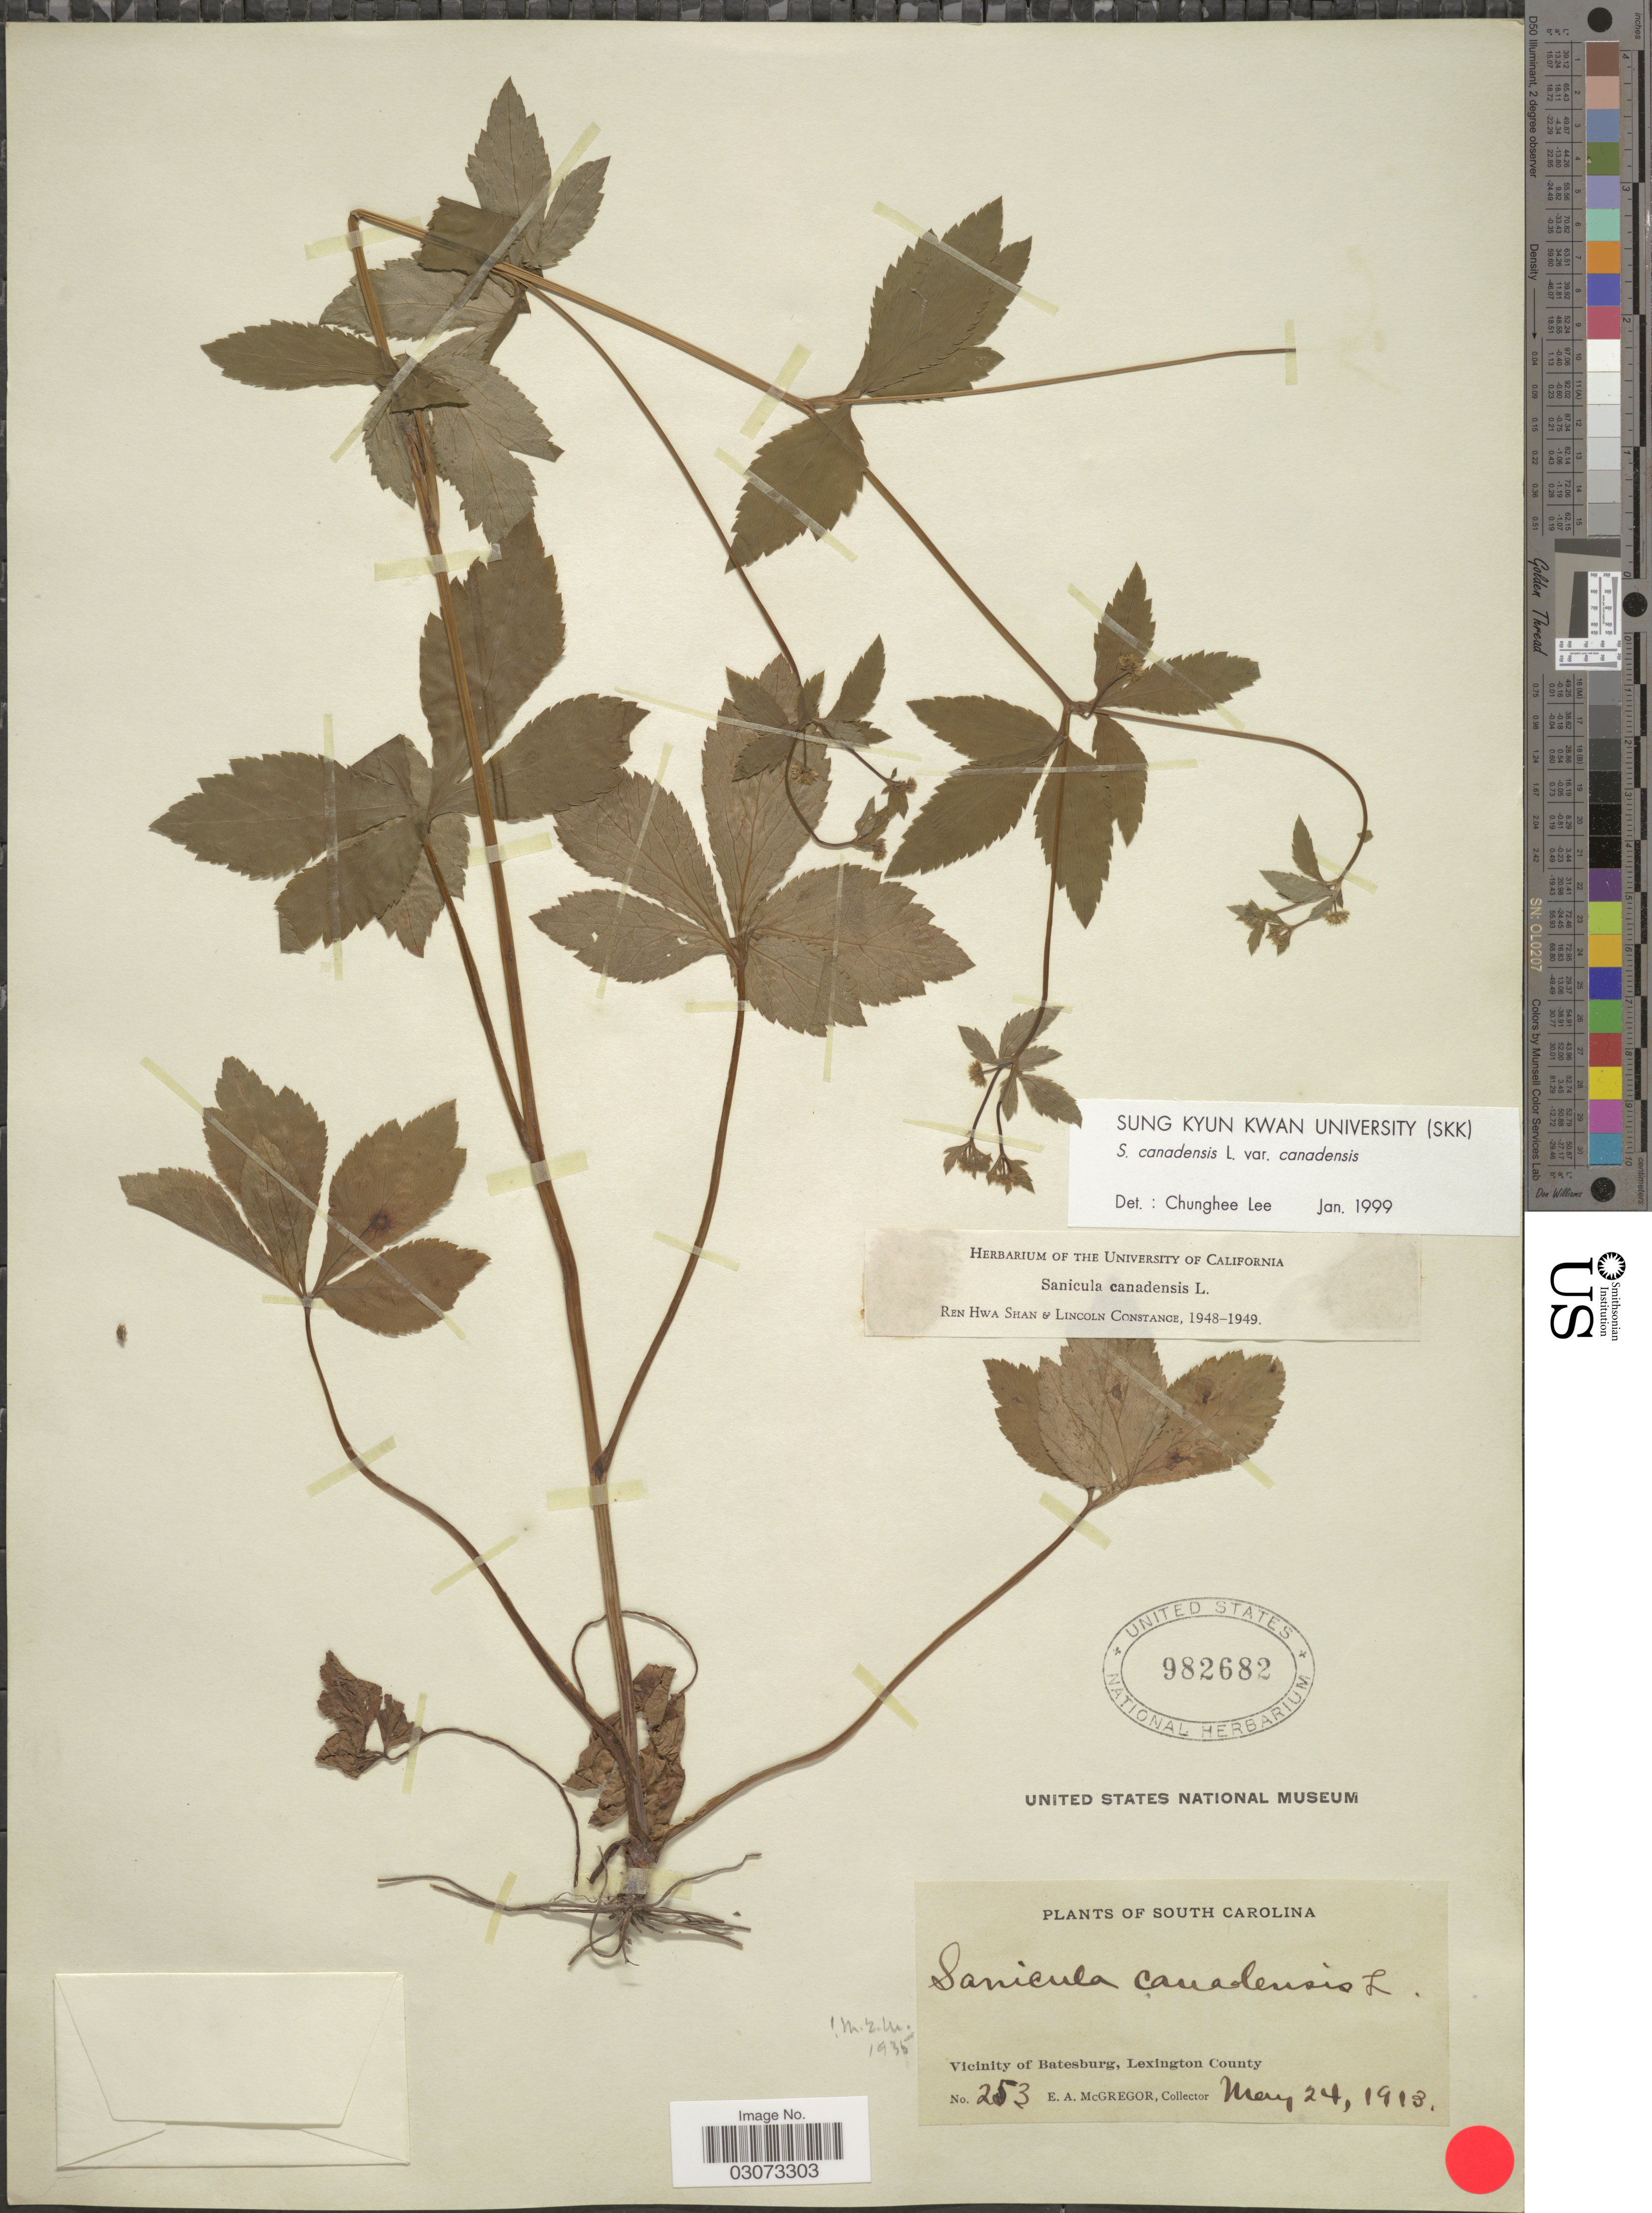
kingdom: Plantae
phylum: Tracheophyta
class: Magnoliopsida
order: Apiales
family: Apiaceae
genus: Sanicula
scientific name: Sanicula canadensis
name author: L.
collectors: E. A. McGregor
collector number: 253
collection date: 1913-05-24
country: United States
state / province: South Carolina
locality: Vicinity of Batesburg, Lexington County.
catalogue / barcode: US 982682